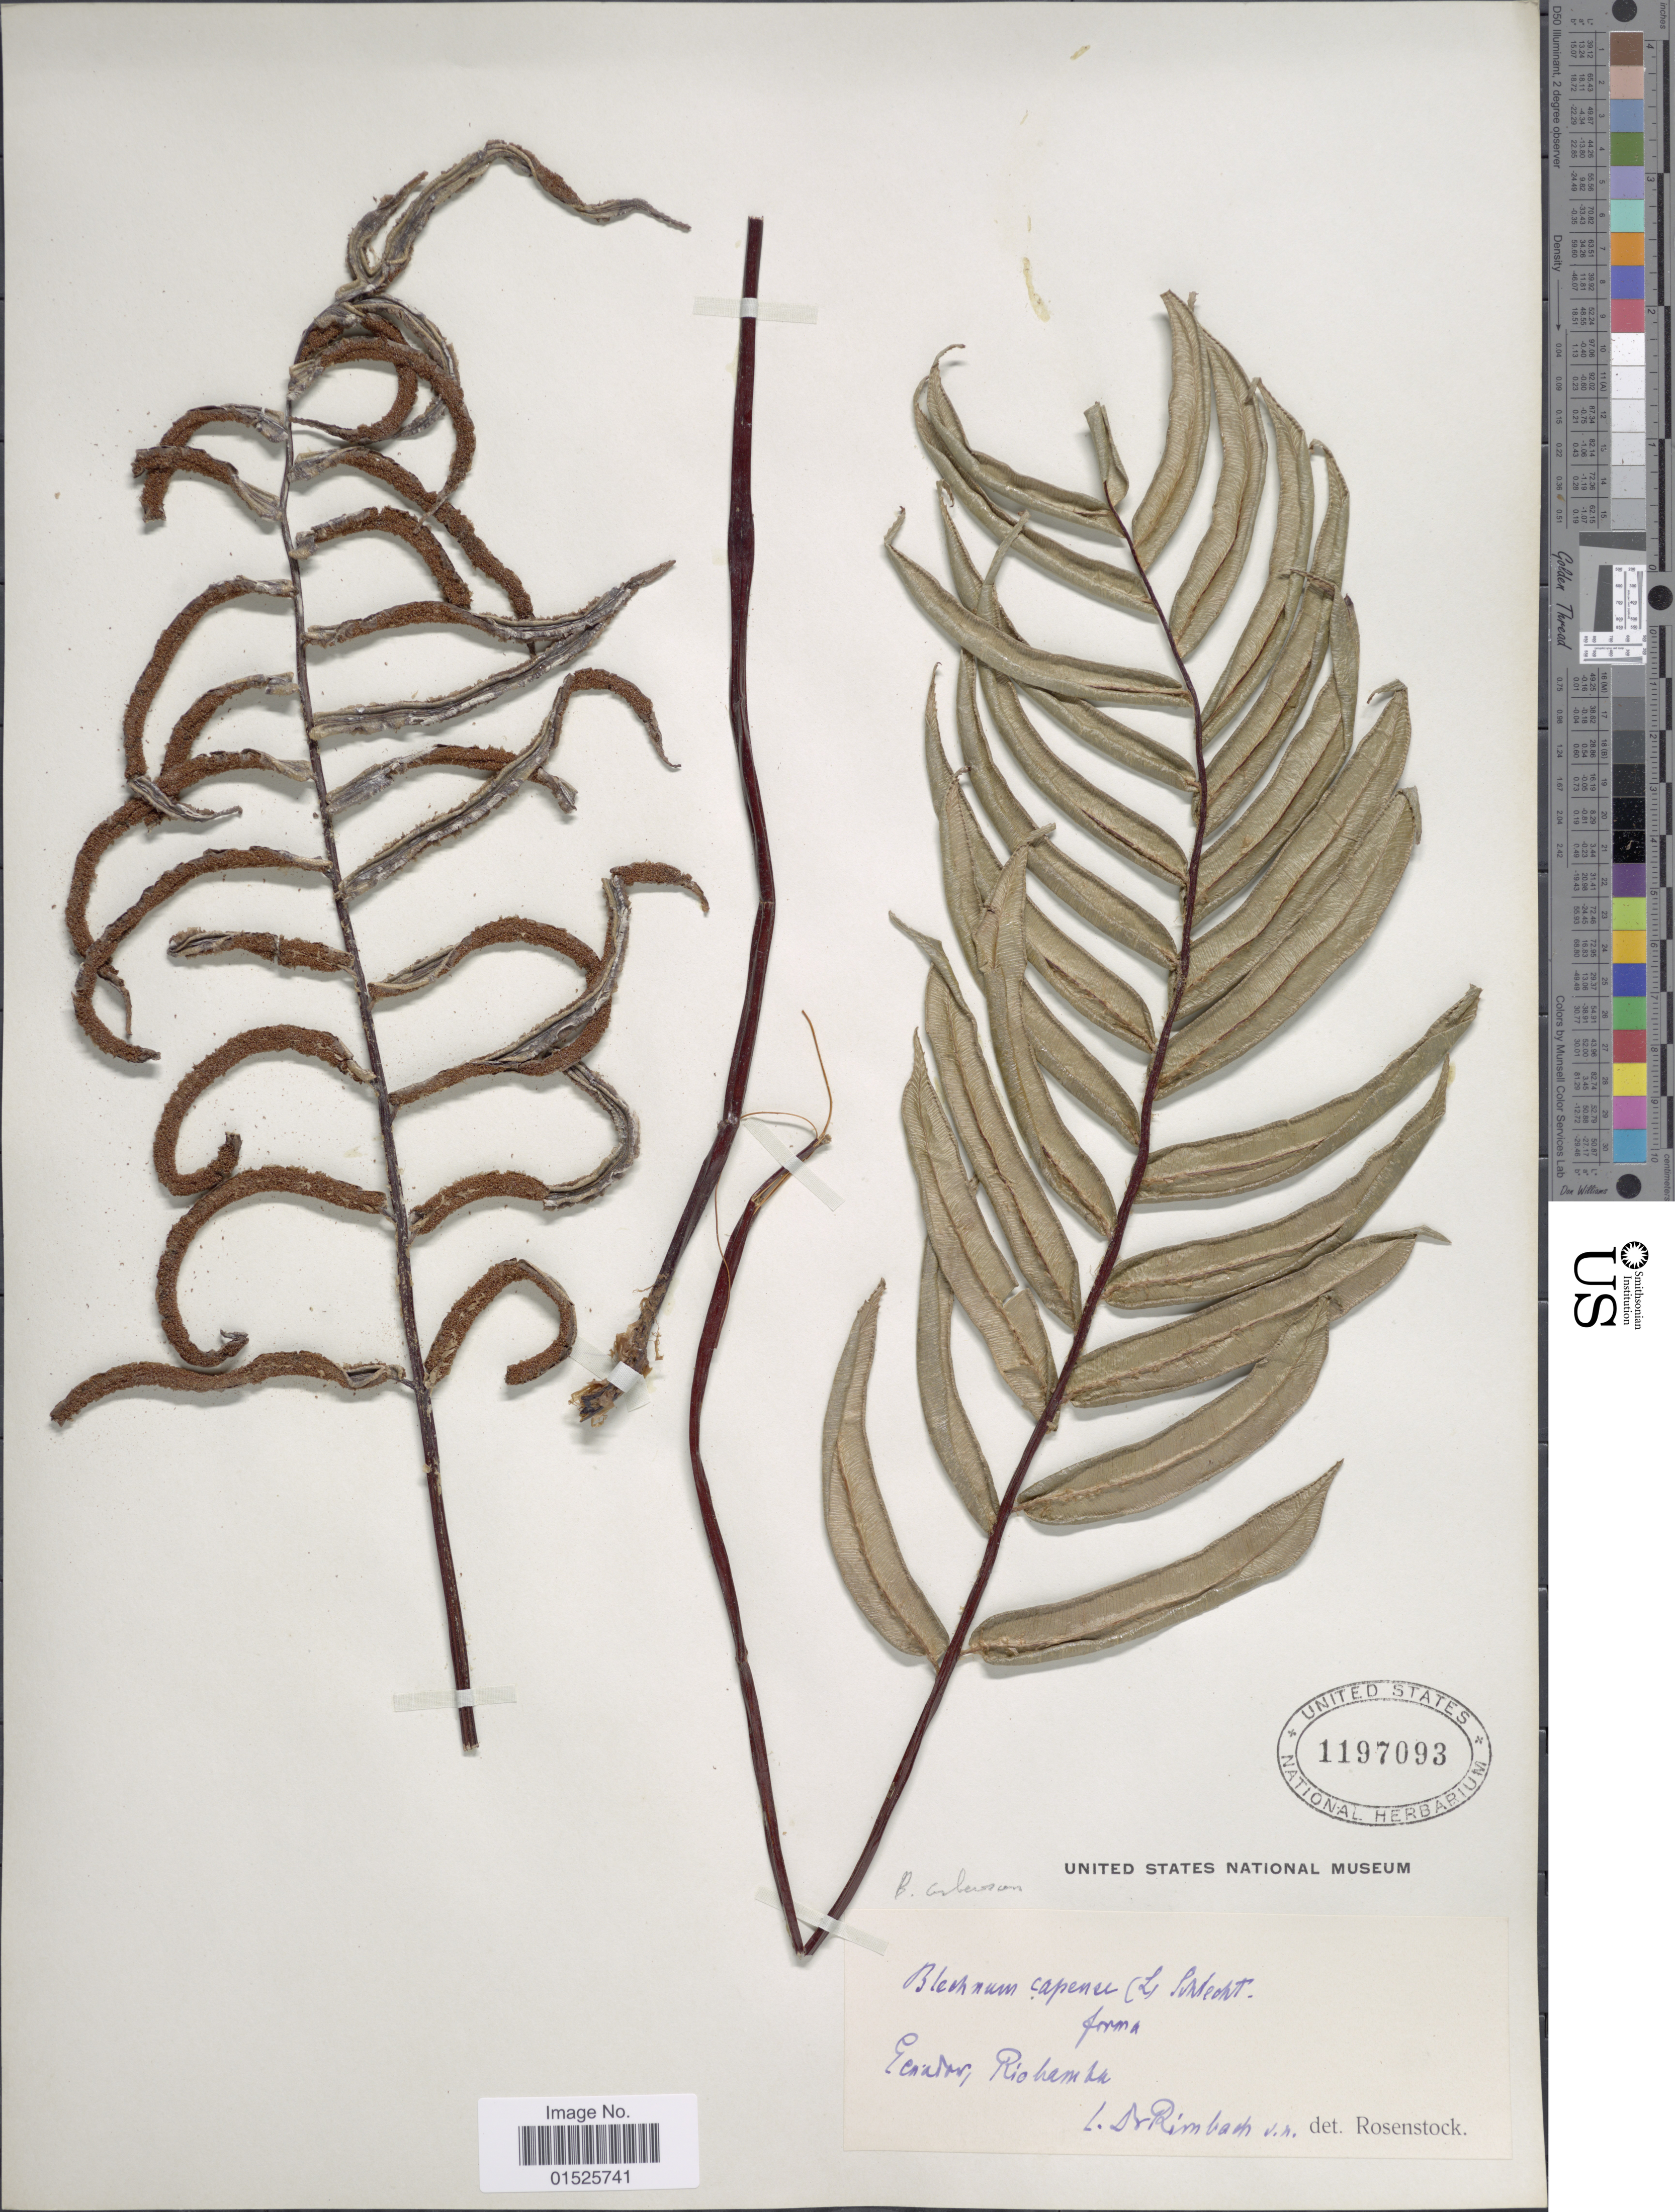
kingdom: Plantae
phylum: Tracheophyta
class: Polypodiopsida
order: Polypodiales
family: Blechnaceae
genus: Blechnum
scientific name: Blechnum cordatum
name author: (Desv.) Hieron.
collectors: Rimbach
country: Ecuador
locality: Riobamba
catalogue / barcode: US 1197093